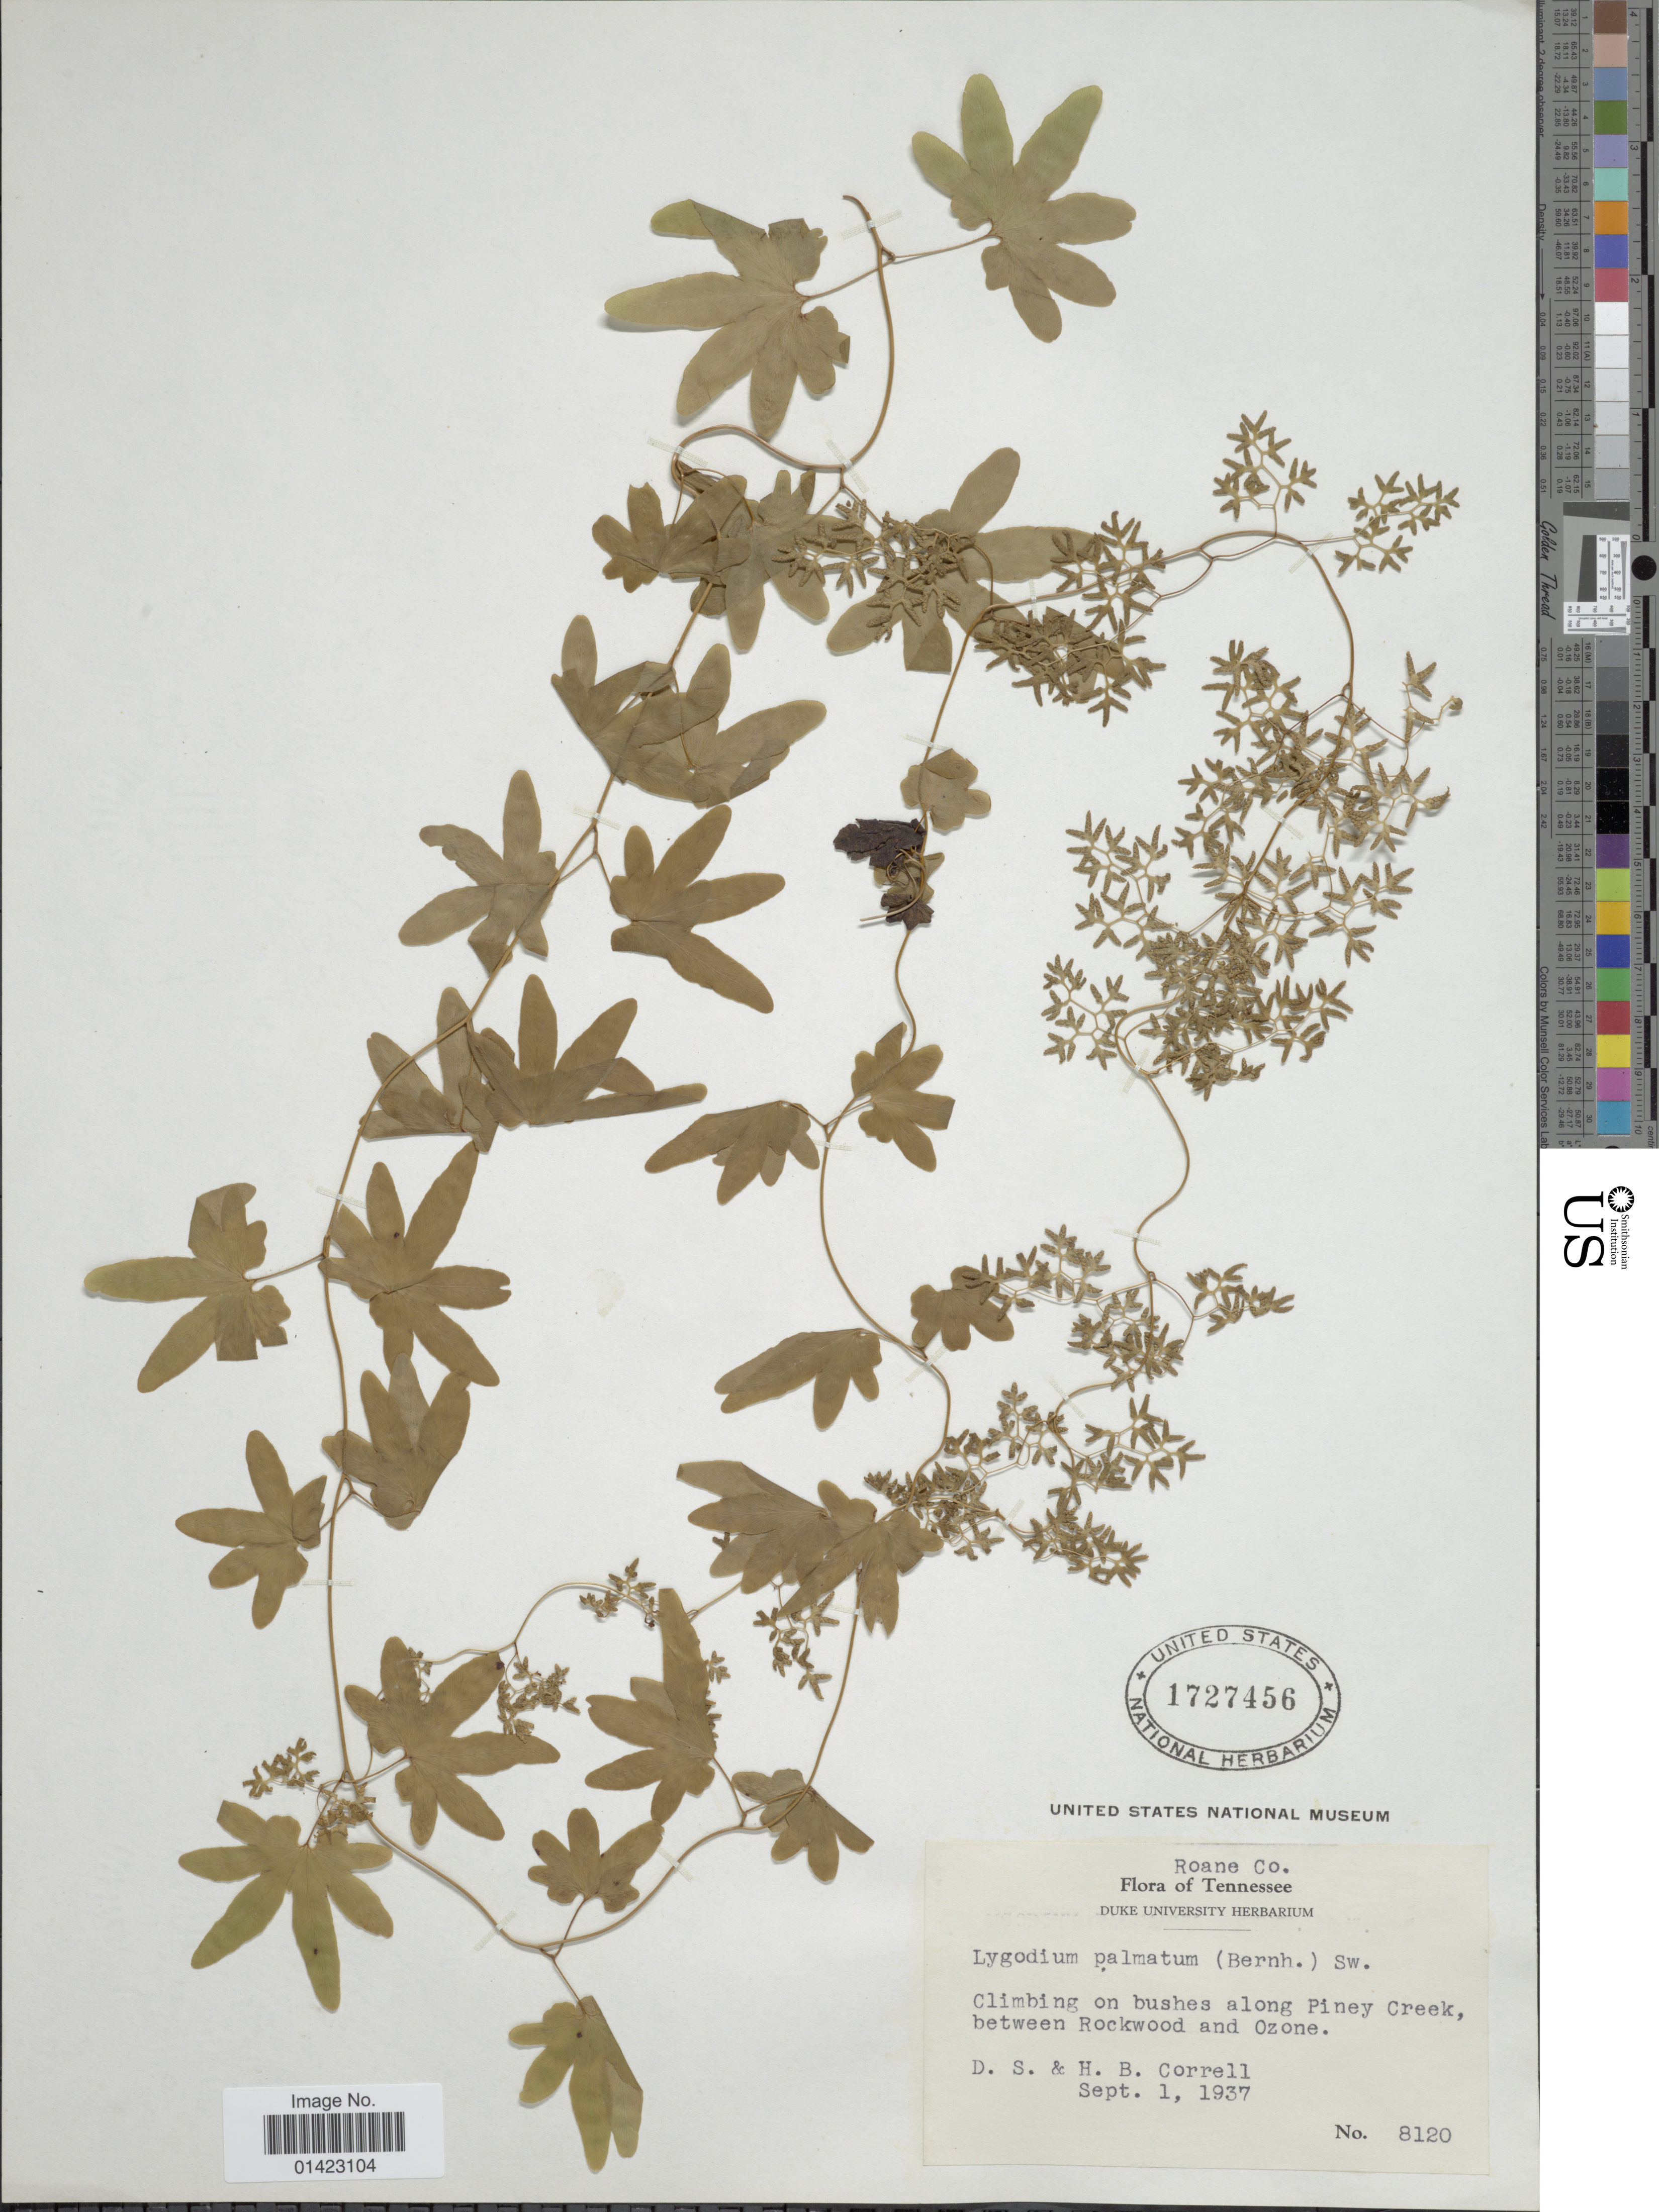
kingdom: Plantae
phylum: Tracheophyta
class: Polypodiopsida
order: Schizaeales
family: Lygodiaceae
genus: Lygodium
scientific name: Lygodium palmatum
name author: (Bernh.) Sw.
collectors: D. S. Correll & H. Correll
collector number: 8120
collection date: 1937-09-01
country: United States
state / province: Tennessee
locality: Roane Co., Tennessee, climbing on bushes along Piney Creek, between Rockwood and Ozone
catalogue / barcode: US 1727456